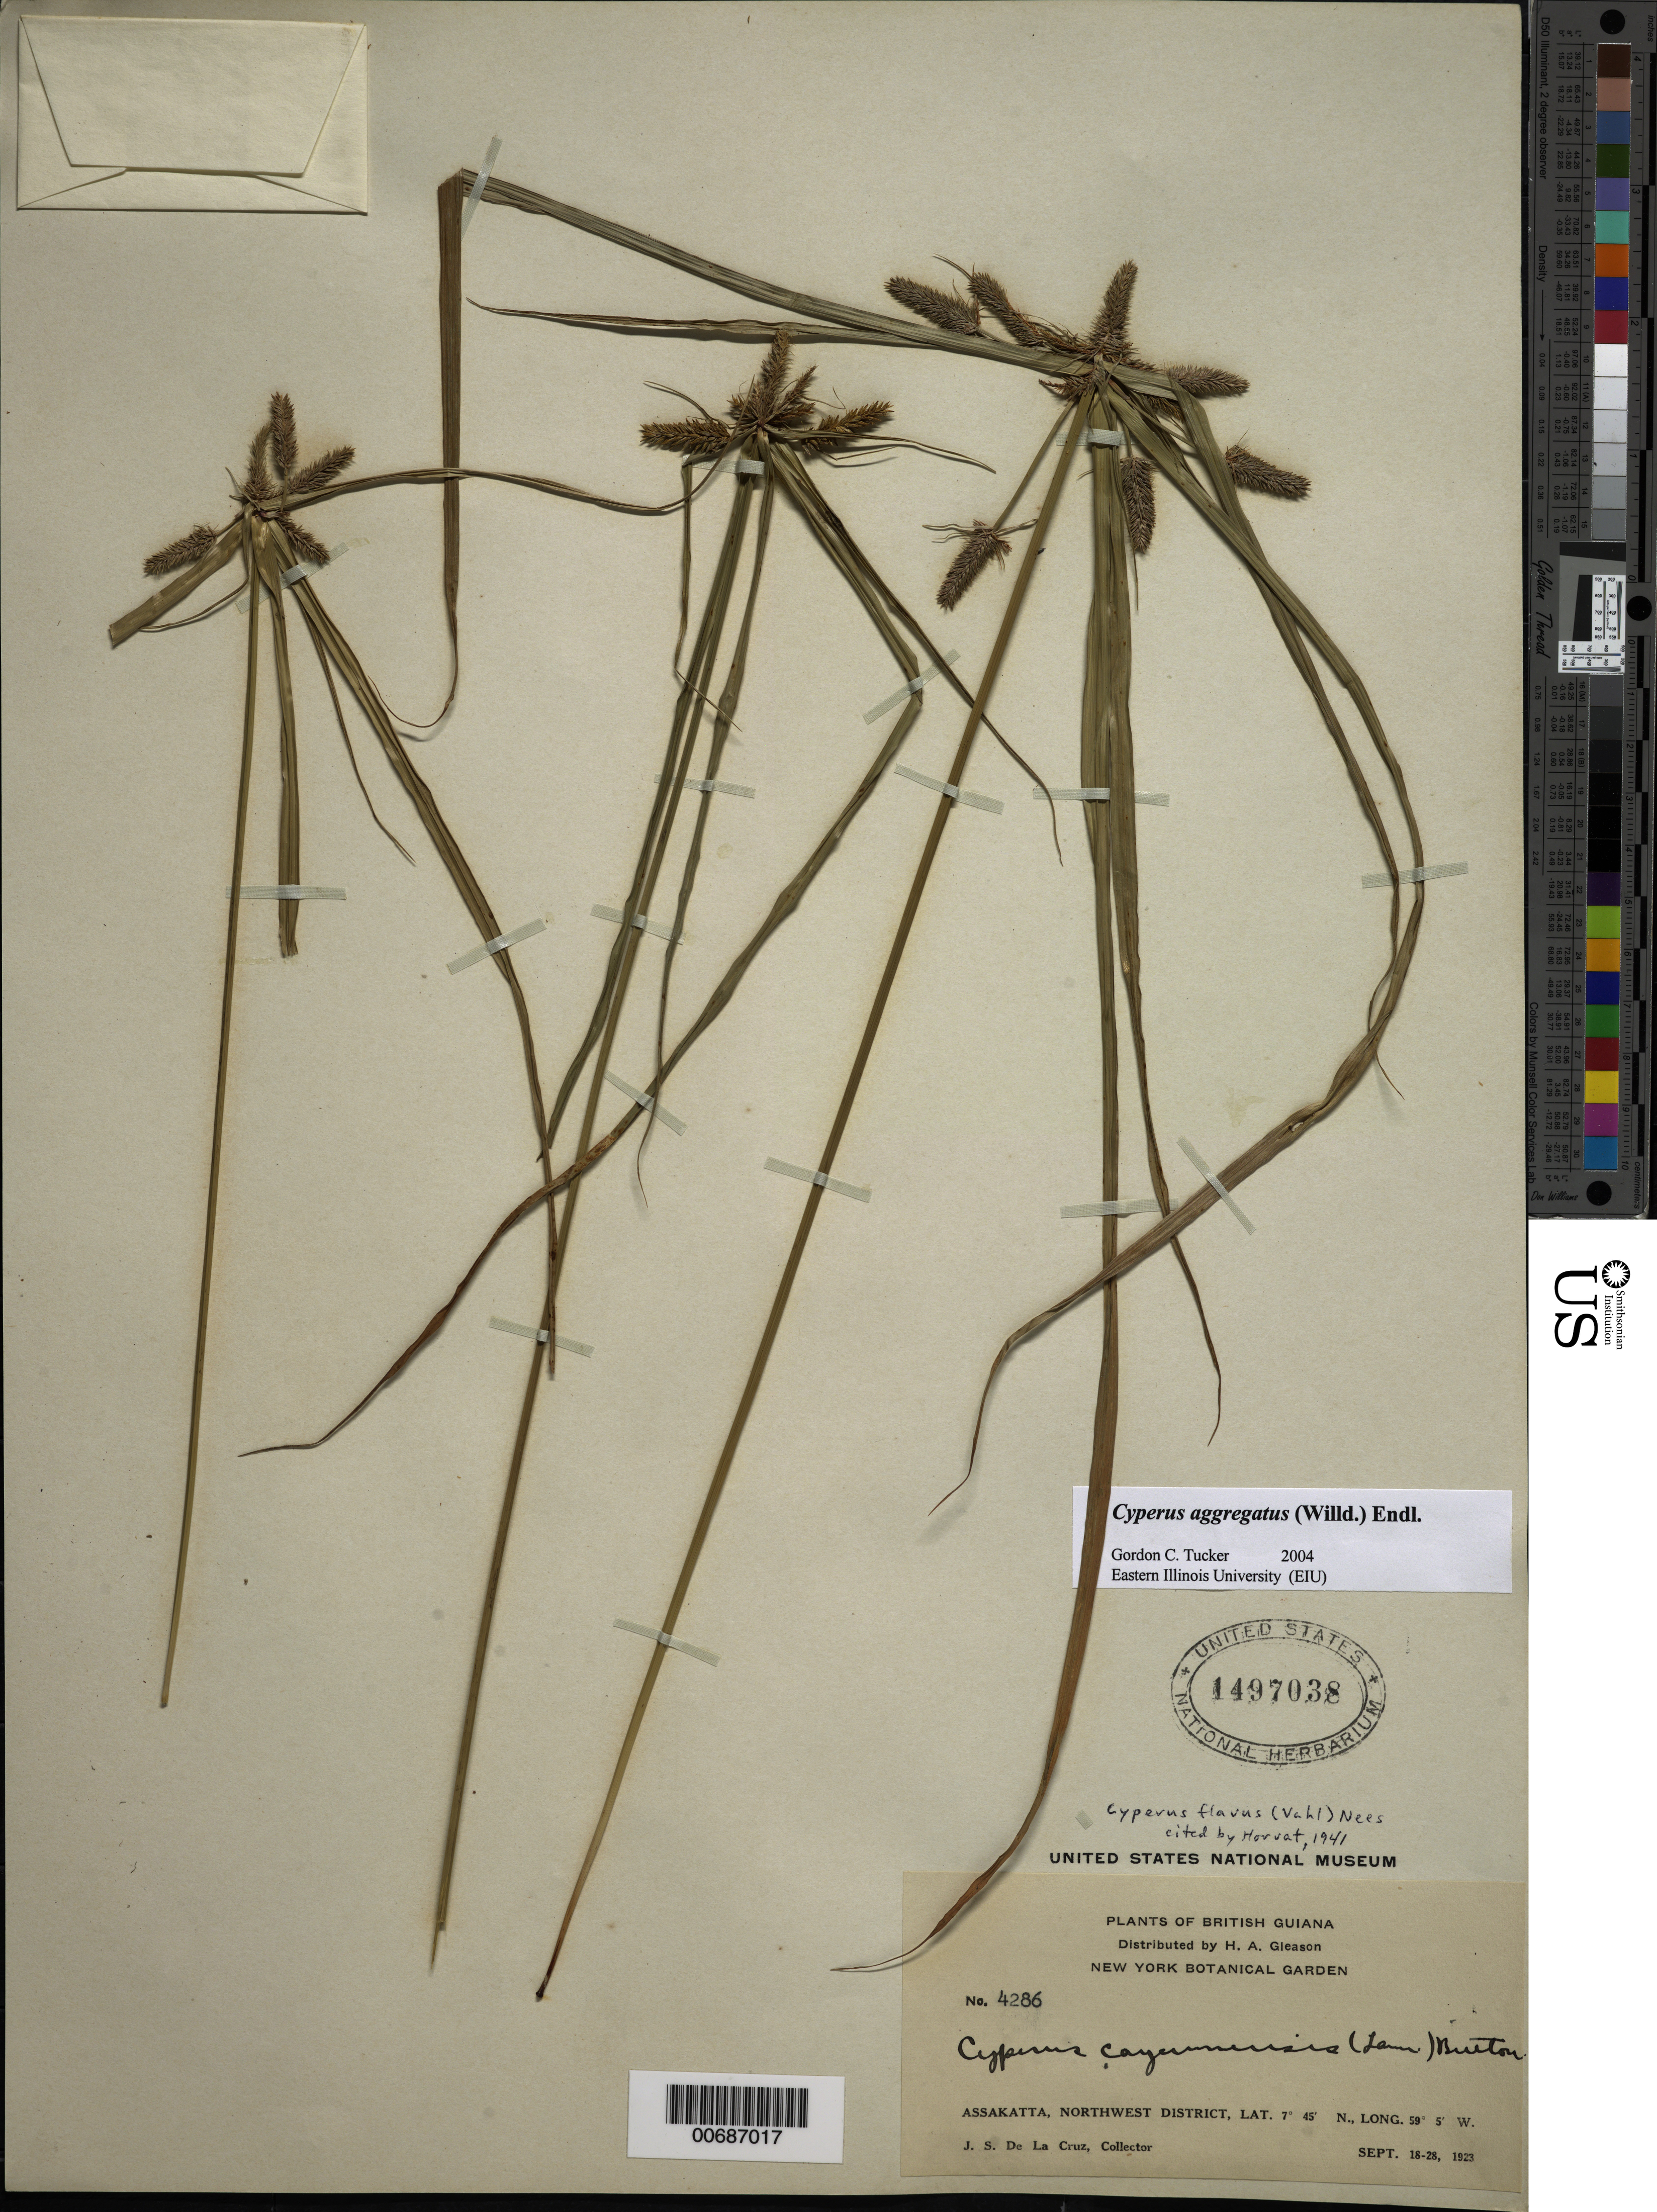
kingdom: Plantae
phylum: Tracheophyta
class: Liliopsida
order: Poales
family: Cyperaceae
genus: Cyperus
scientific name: Cyperus aggregatus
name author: (Willd.) Endl.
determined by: Tucker, G. C.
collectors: J. S. de la Cruz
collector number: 4286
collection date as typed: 18-Sep-23 to 28-Sep-23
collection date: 1923-09-18/1923-09-28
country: Guyana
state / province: Barima-Waini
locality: Assakatta, NW District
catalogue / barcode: US 1497038